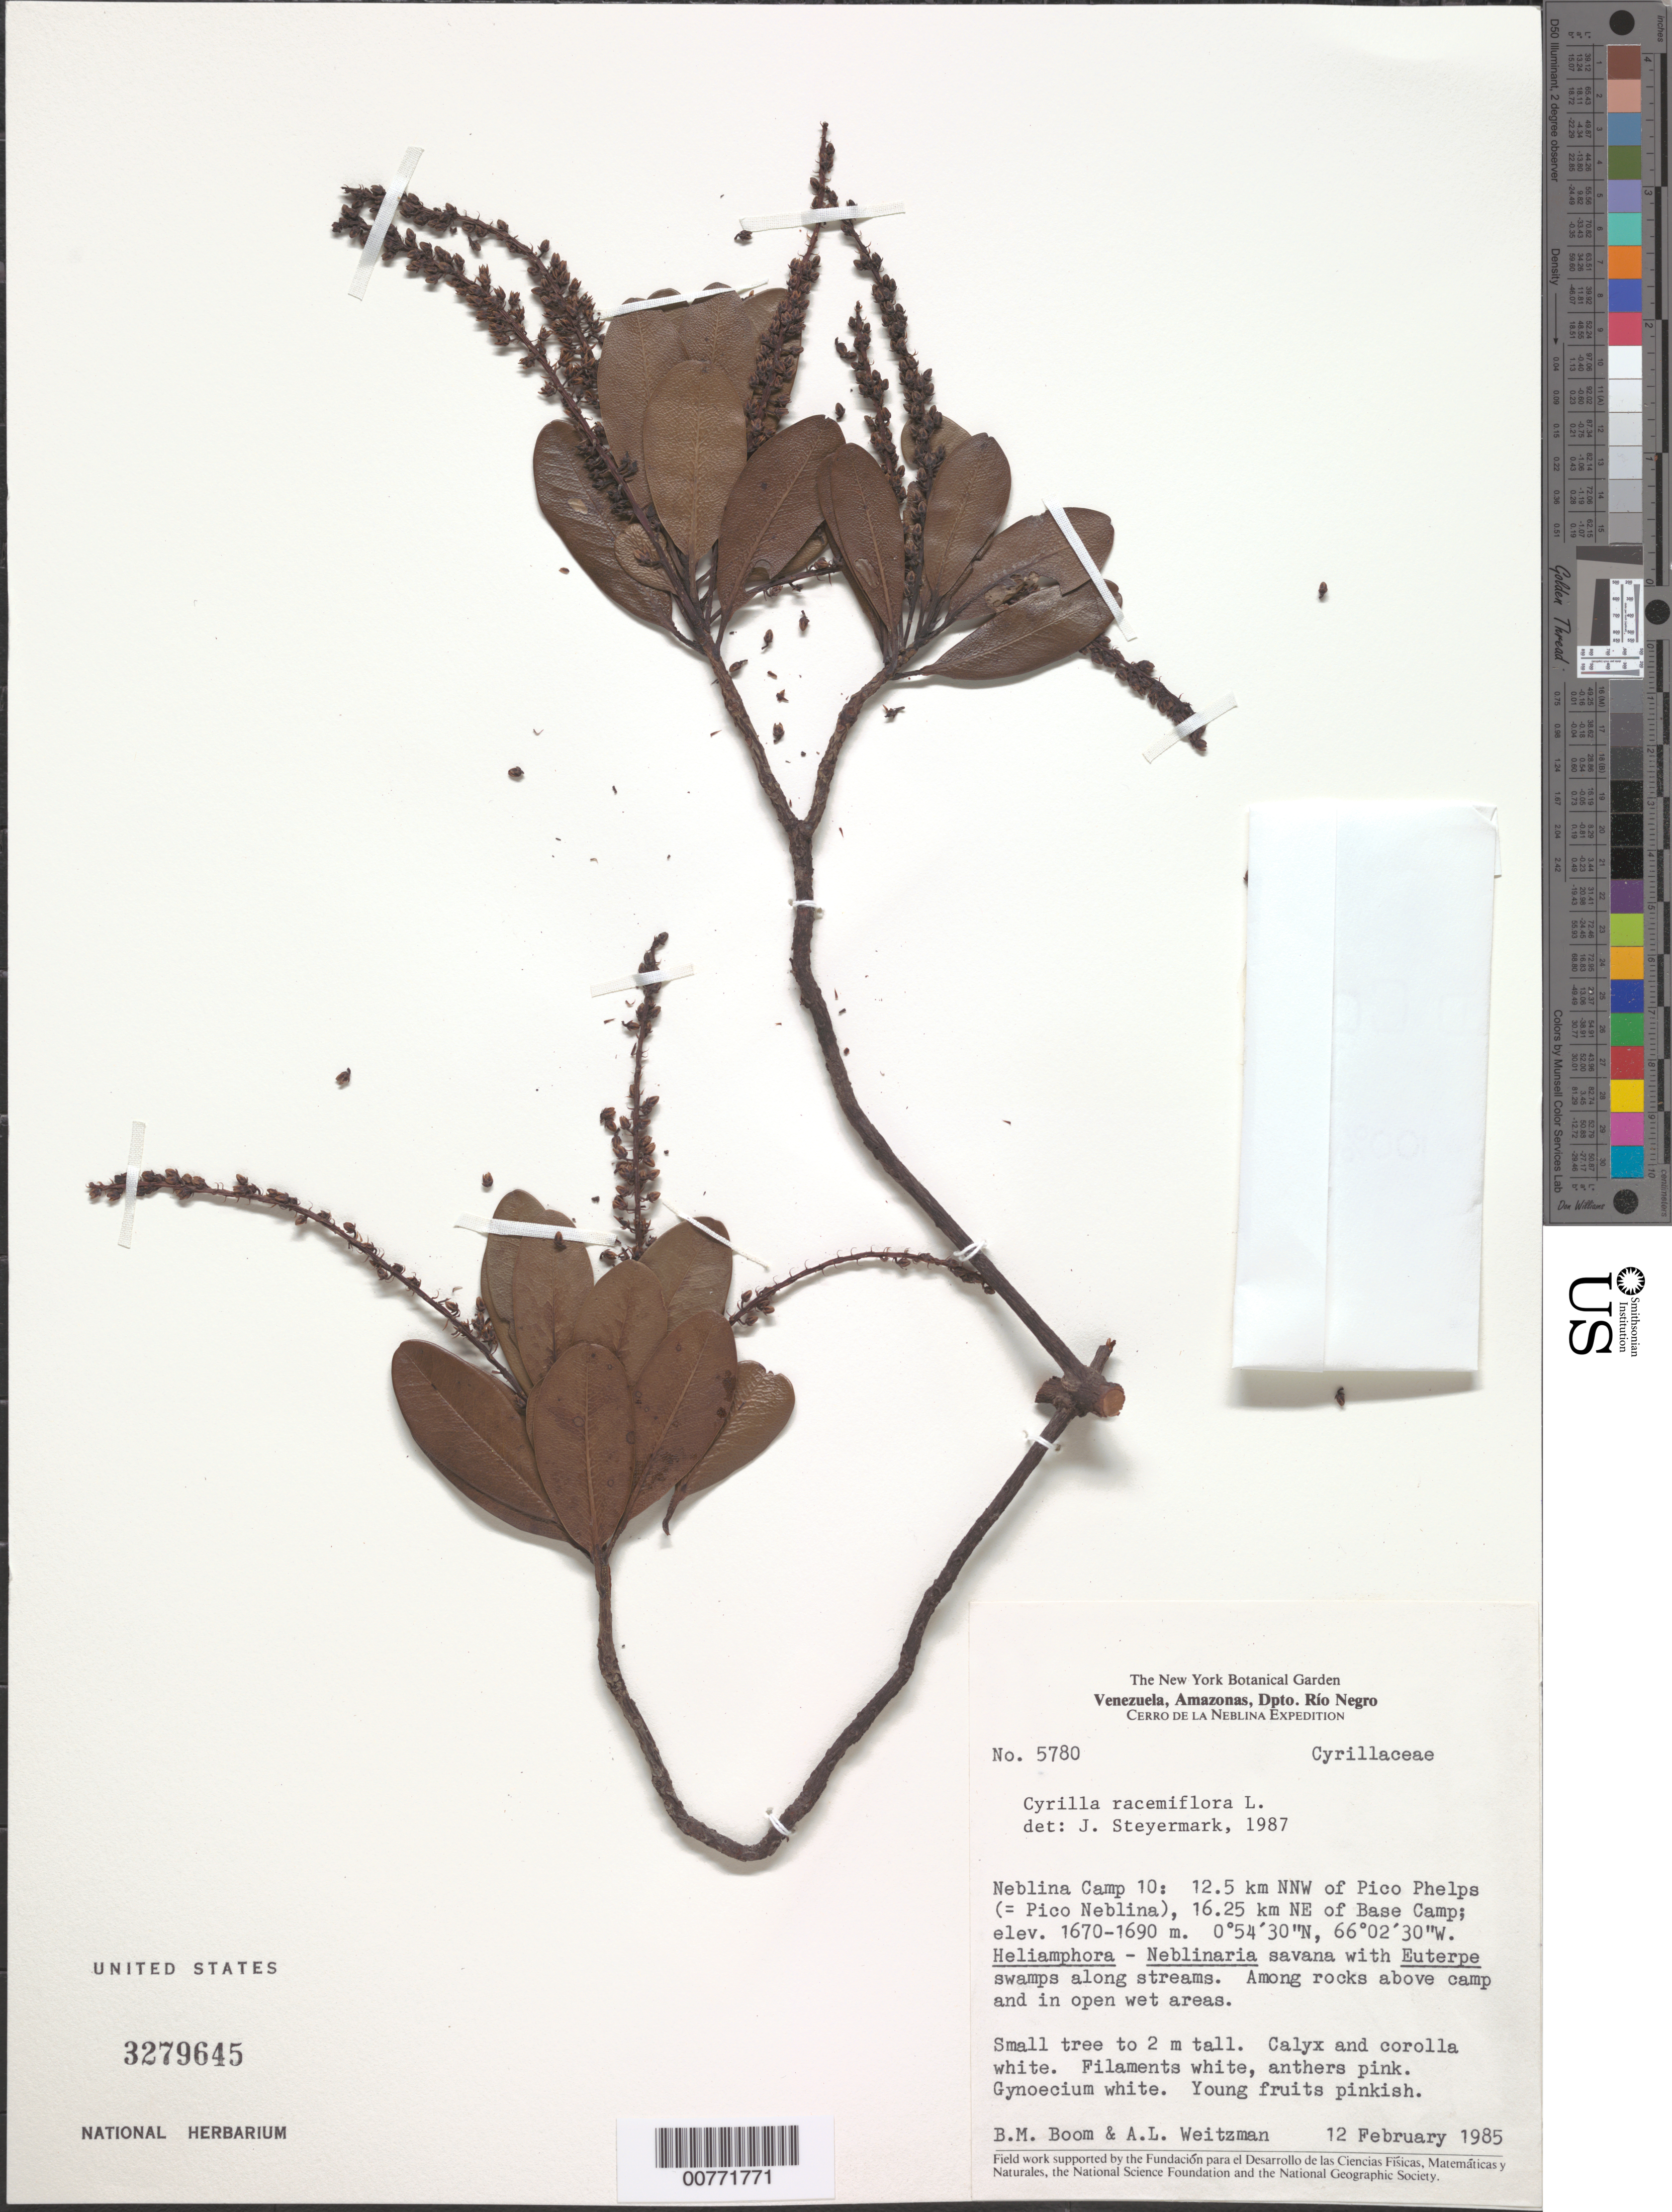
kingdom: Plantae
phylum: Tracheophyta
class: Magnoliopsida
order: Ericales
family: Cyrillaceae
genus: Cyrilla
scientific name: Cyrilla racemiflora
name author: L.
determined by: Steyermark, Julian A., (VEN)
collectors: B. M. Boom, A. L. Weitzman & W. R. Buck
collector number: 5780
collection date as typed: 12-Feb-85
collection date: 1985-02-12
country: Venezuela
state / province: Amazonas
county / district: Río Negro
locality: Neblina Camp 10. 12.5 km NNW of Pico Phelps (=Pico Neblina),16.25 km NE of Base Camp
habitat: Heliamphora-Neblinaria savanna with Euterpe swamps along streams; In Euterpe swamp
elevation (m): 1670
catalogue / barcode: US 3279645